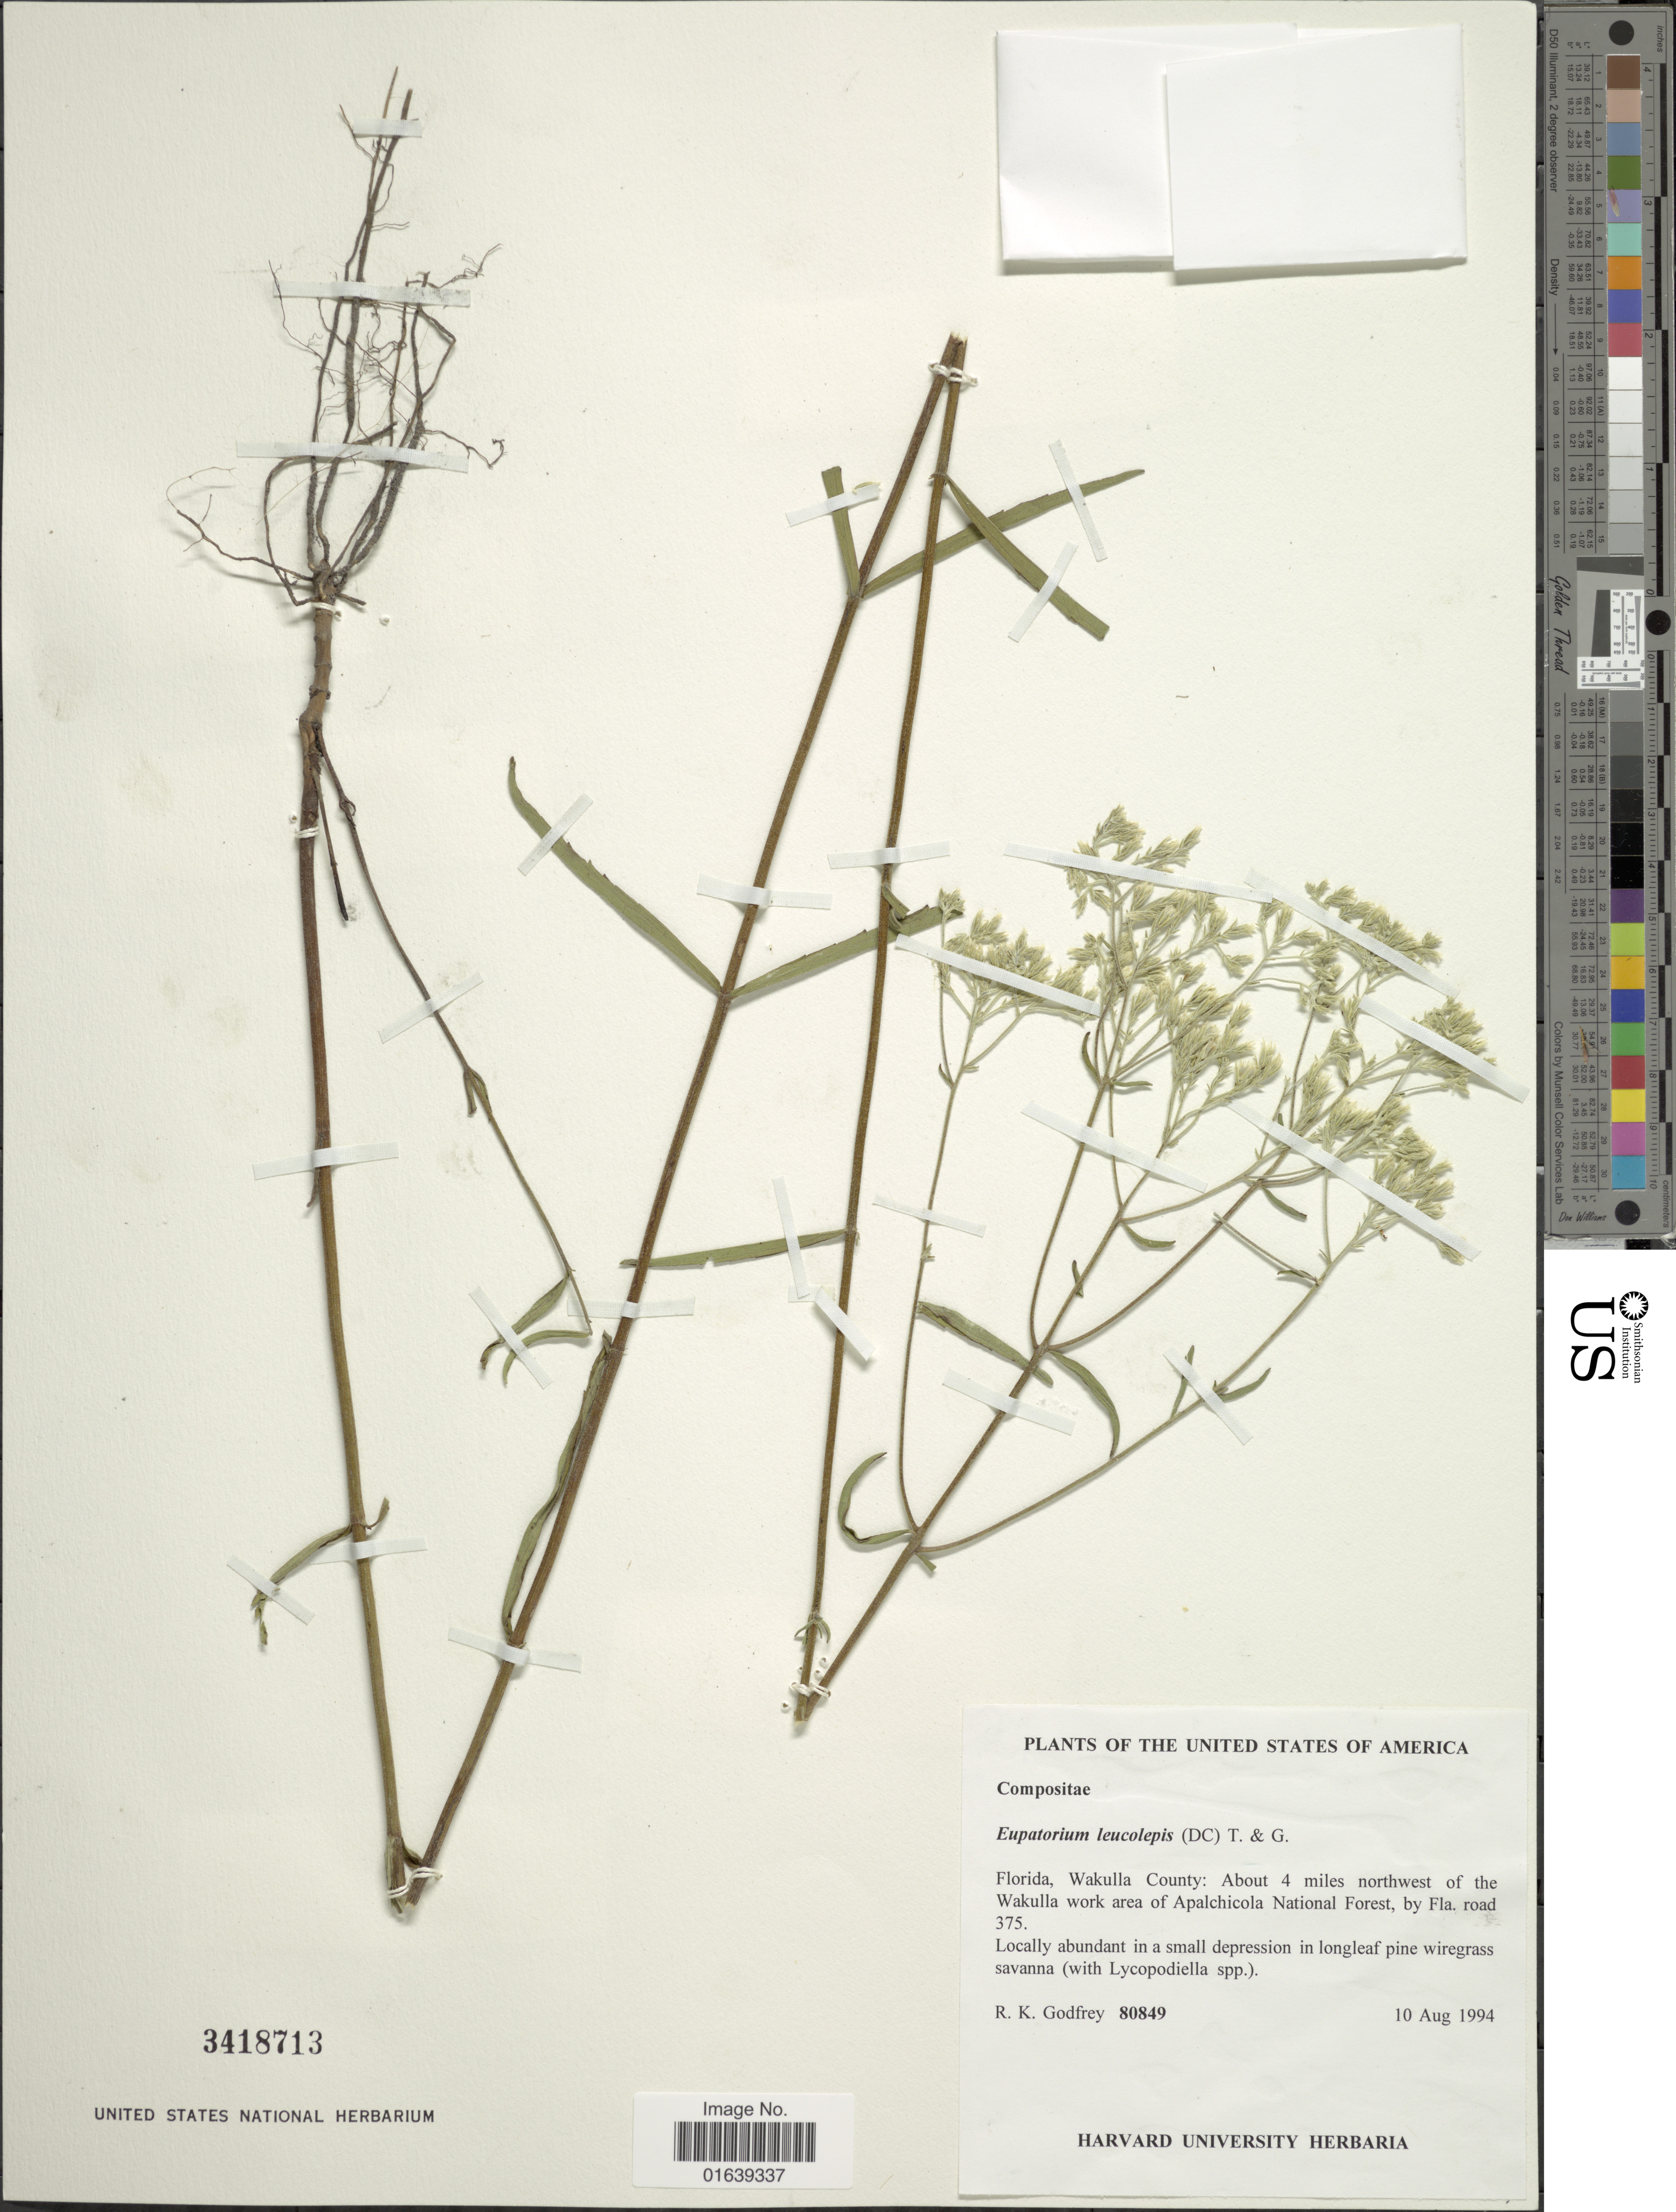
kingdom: Plantae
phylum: Tracheophyta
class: Magnoliopsida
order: Asterales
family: Asteraceae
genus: Eupatorium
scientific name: Eupatorium leucolepis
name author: (DC.) Torr. & A. Gray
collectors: R. K. Godfrey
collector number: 80849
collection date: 1994-08-10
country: United States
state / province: Florida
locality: Florida, Wakulla County: About 4 miles northwest of the Wakulla work area of Apalchicola National Forest, by Fla. road 375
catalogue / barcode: US 3418713